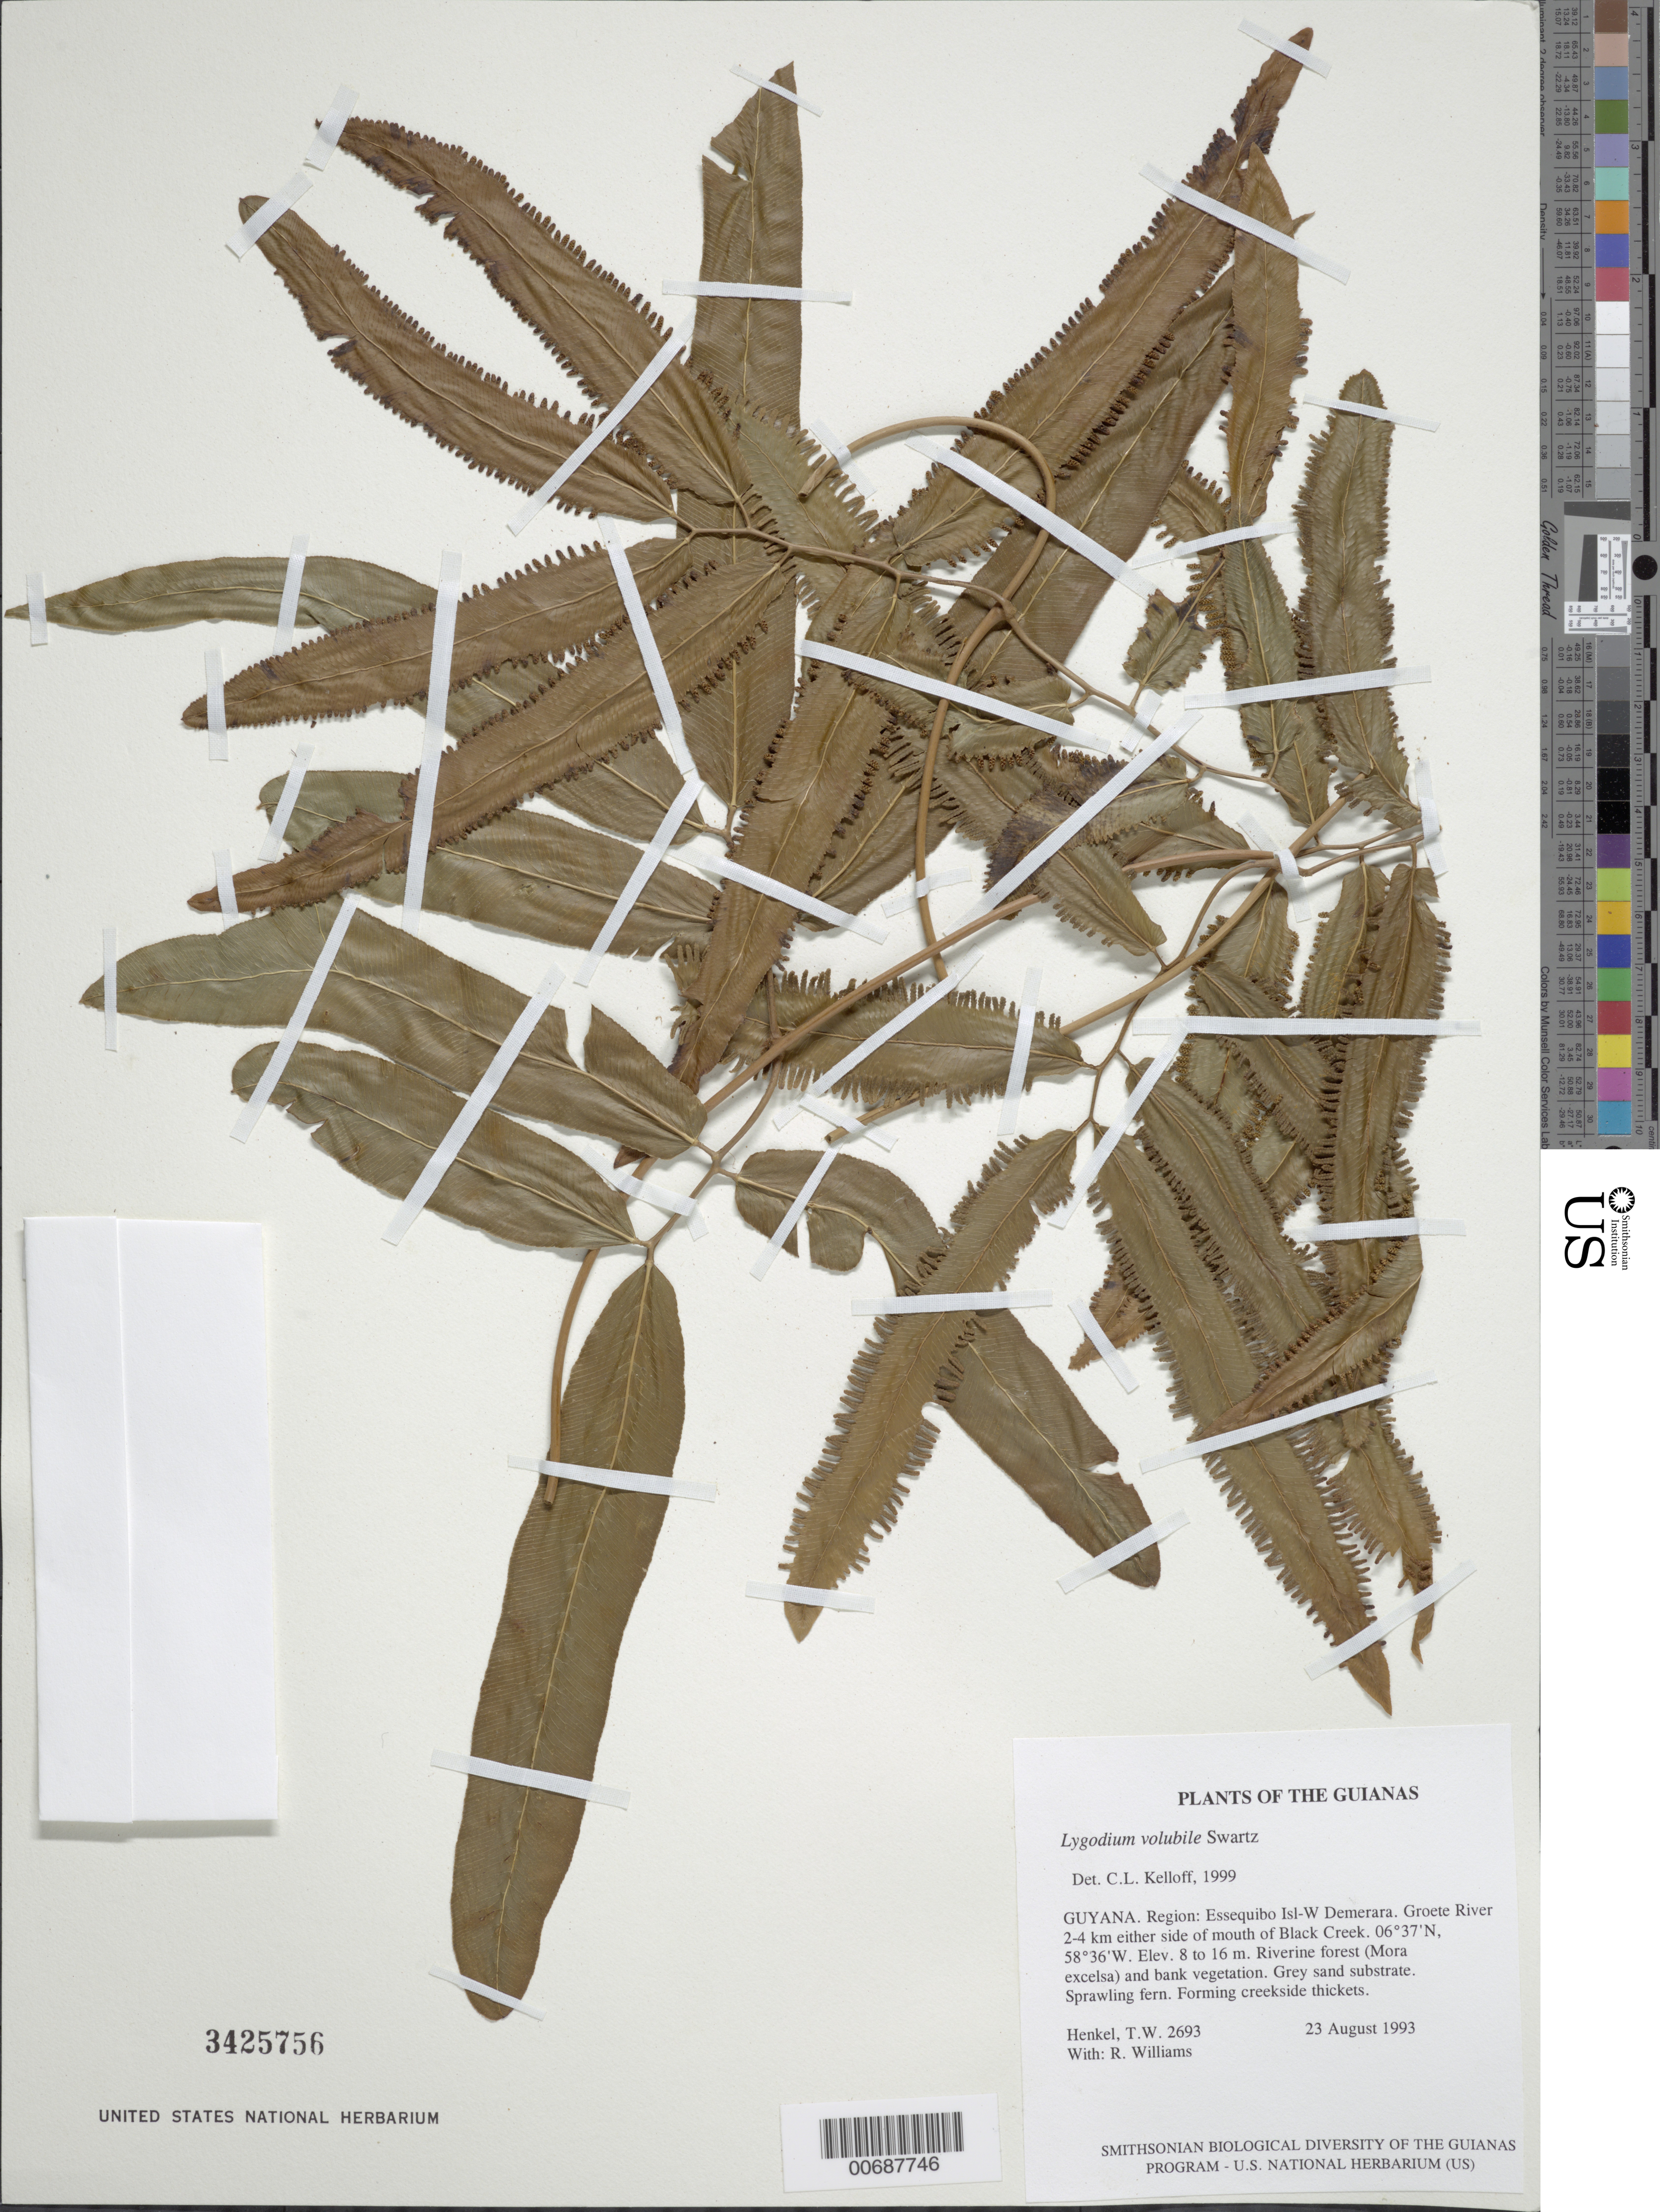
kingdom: Plantae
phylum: Tracheophyta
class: Polypodiopsida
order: Schizaeales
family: Lygodiaceae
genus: Lygodium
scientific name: Lygodium volubile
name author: Sw.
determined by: Lellinger, David B., (BOT), Smithsonian Institution - National Museum of Natural History (UNITED STATES)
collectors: T. Henkel & R. Williams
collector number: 2693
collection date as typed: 23 August 1993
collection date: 1993-08-23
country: Guyana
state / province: Essequibo Isl-W. Demerara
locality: Groete River 2-4 km either side of mouth of Black Creek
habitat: Riverine forest (Mora excelsa) and bank vegetation. Grey sand substrate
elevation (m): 8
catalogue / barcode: US 3425756